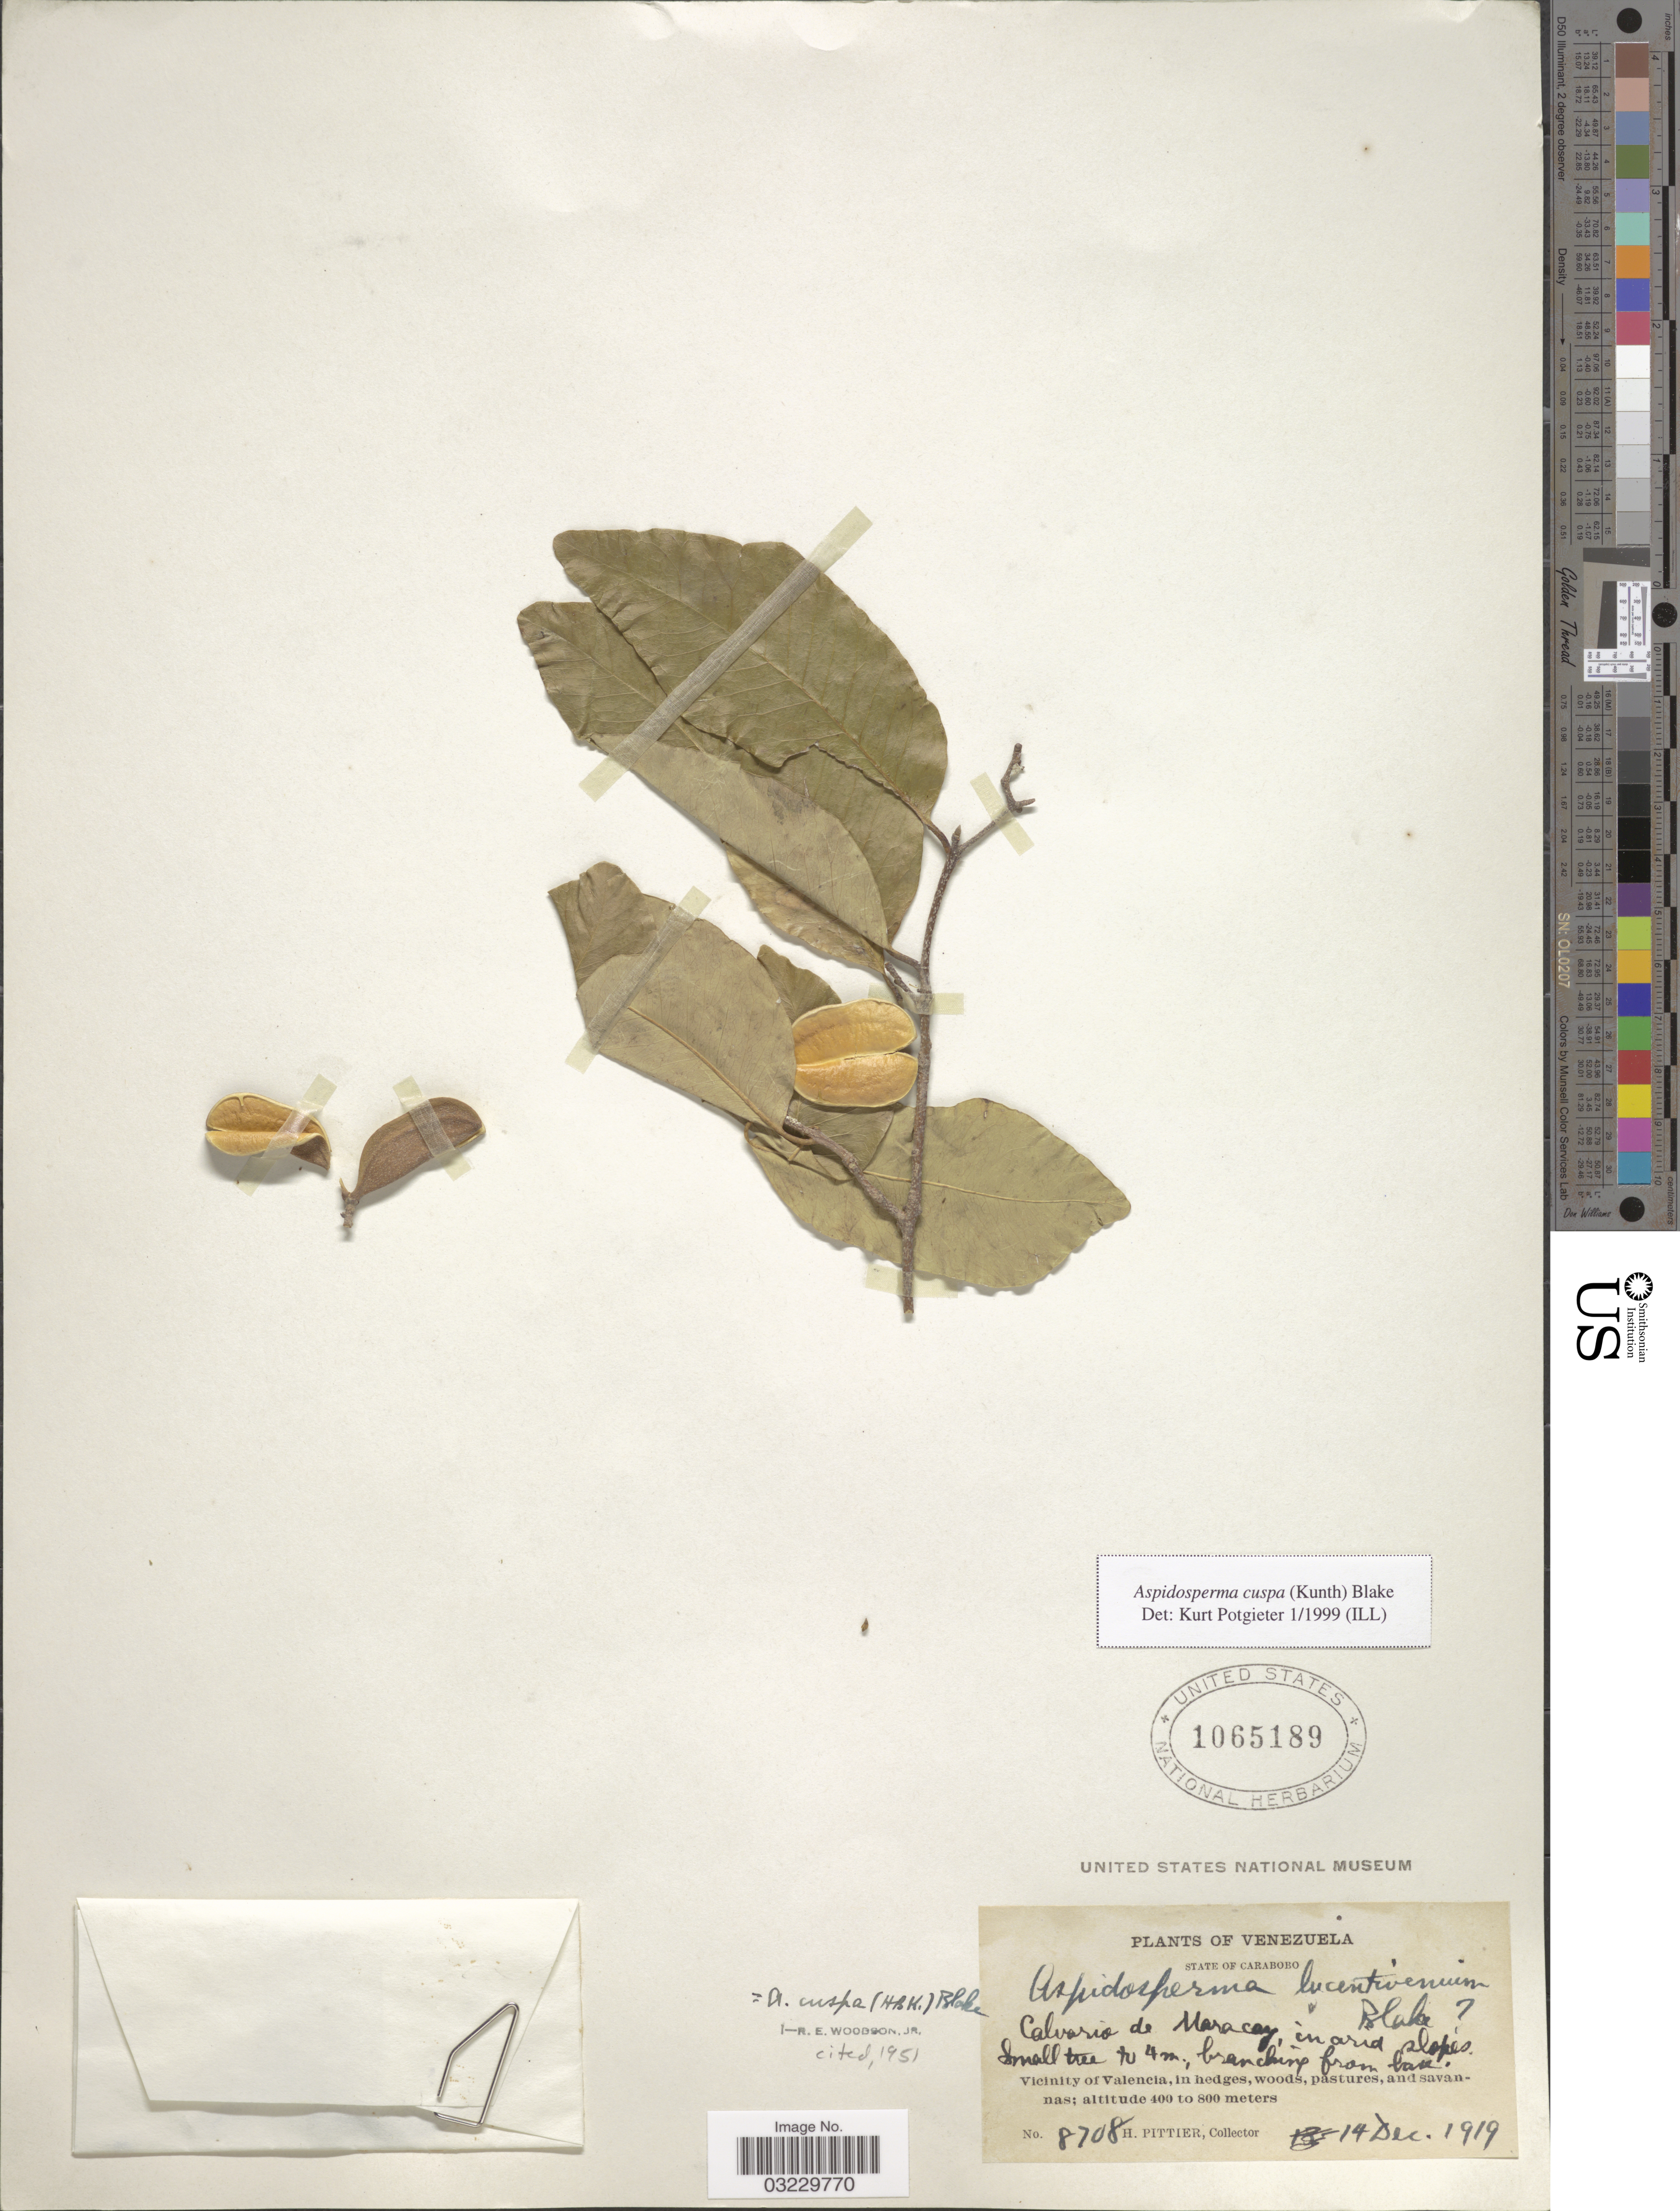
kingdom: Plantae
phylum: Tracheophyta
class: Magnoliopsida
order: Gentianales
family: Apocynaceae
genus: Aspidosperma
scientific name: Aspidosperma cuspa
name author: (Kunth) S.F. Blake ex Pittier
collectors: H. F. Pittier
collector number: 8708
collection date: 1919-12-14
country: Venezuela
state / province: Carabobo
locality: Calvario de Maracay, in arid slopes. Vicinity of Valencia.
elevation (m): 400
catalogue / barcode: US 1065189